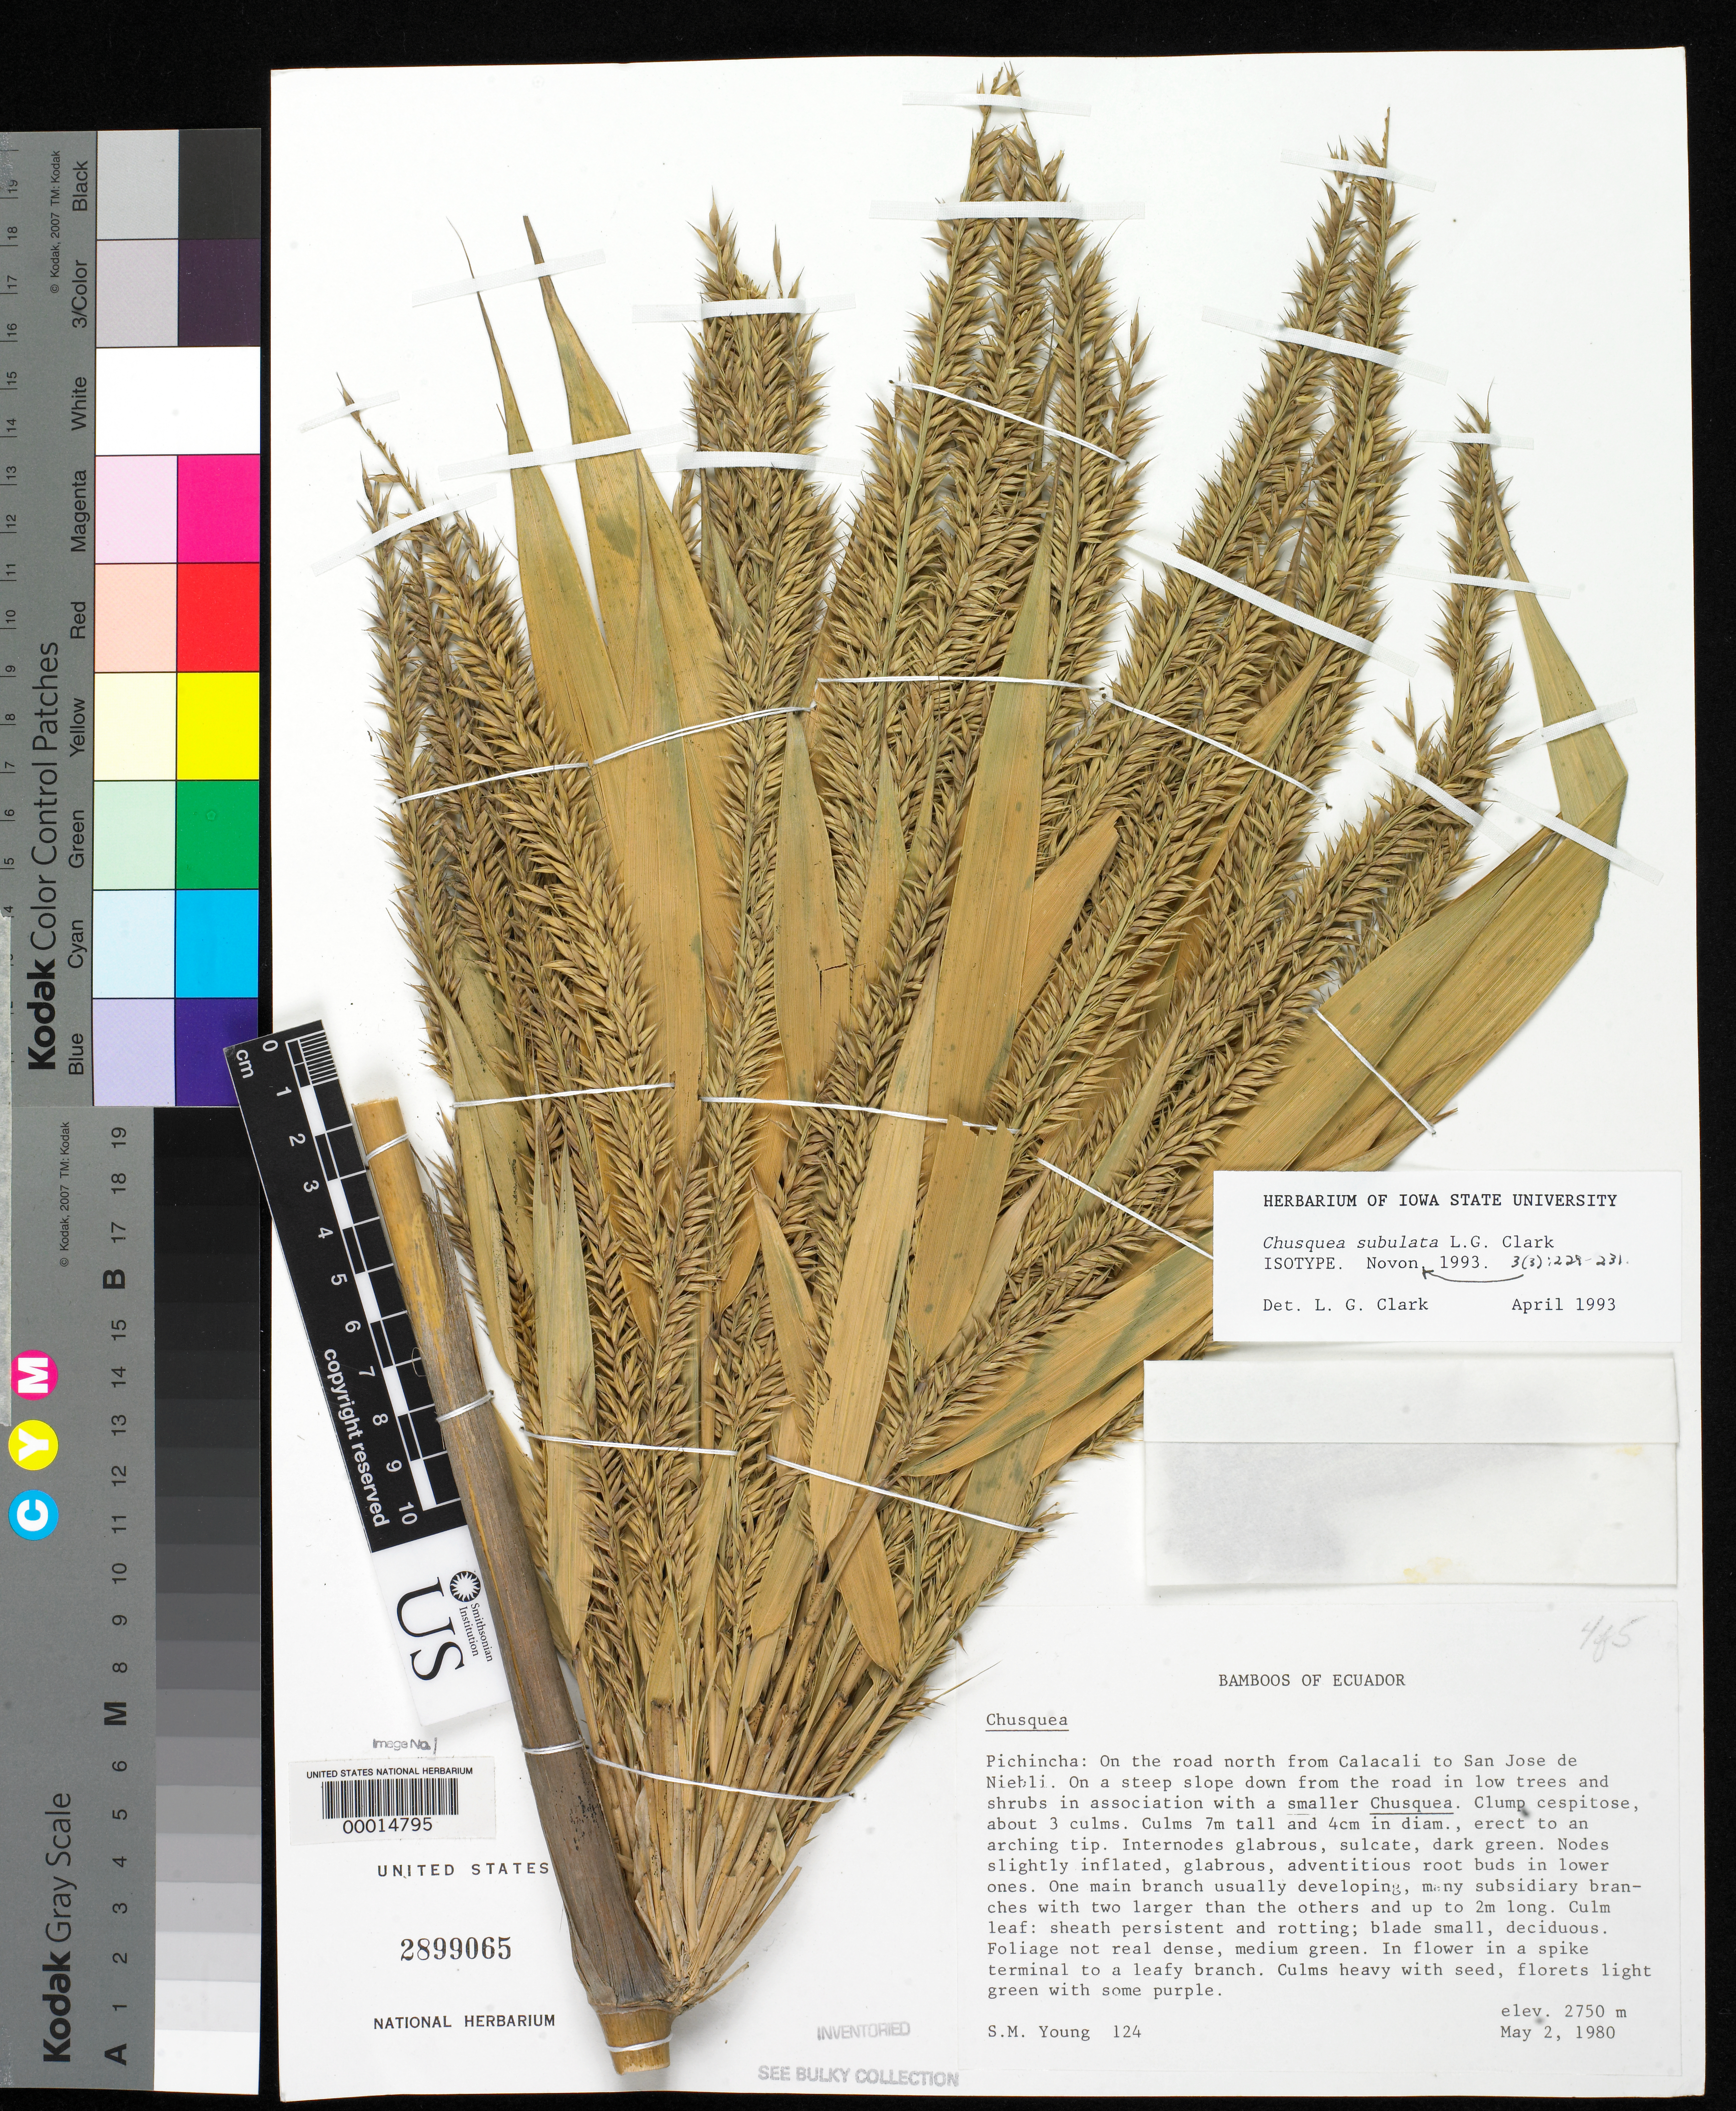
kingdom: Plantae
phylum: Tracheophyta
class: Liliopsida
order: Poales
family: Poaceae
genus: Chusquea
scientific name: Chusquea subulata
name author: L.G. Clark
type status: Isotype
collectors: S. Young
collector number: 124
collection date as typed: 02 May 1980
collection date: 1980-05-02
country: Ecuador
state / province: Pichincha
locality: Road north from CalaCali to San Jose de Niebli.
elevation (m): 2750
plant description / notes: Additional type material filed separately with bulky bamboos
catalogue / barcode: US 2899065